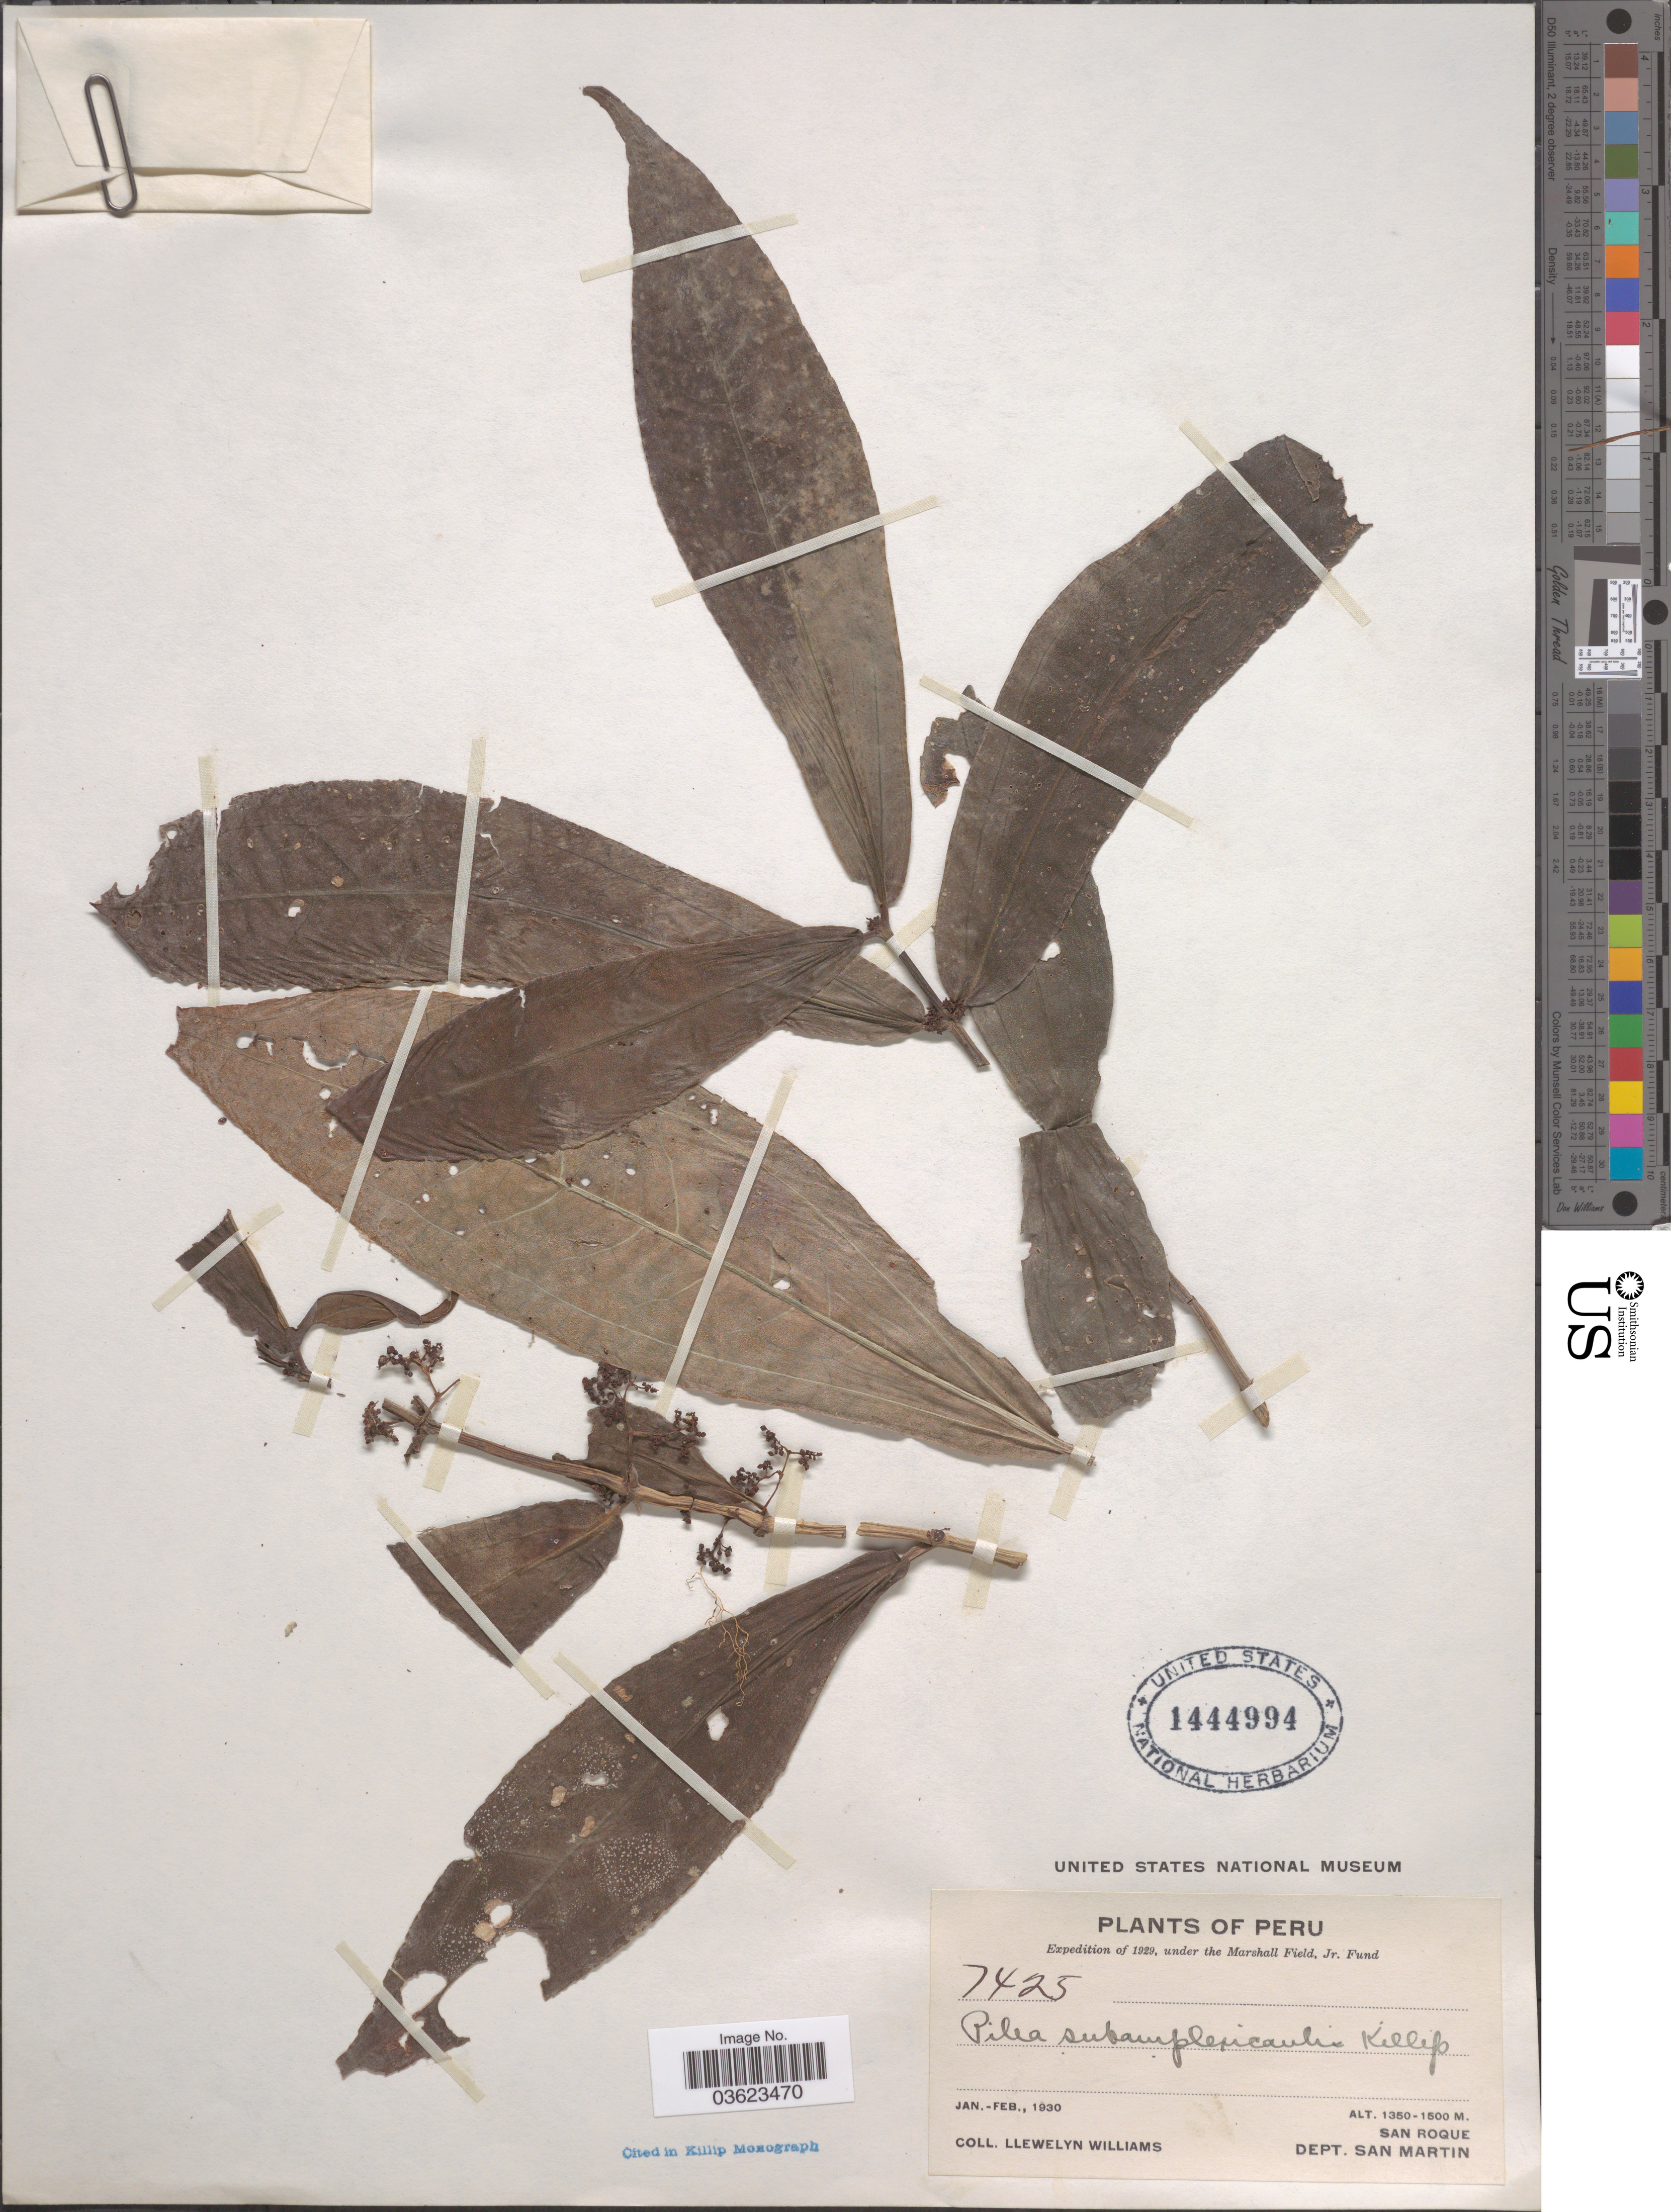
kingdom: Plantae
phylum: Tracheophyta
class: Magnoliopsida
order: Rosales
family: Urticaceae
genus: Pilea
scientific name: Pilea subamplexicaulis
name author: Killip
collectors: Ll. Williams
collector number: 7425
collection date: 1930-01/1930-02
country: Peru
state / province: San Martín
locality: San Roque. Dept. San Martin.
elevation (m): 1350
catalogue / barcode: US 1444994